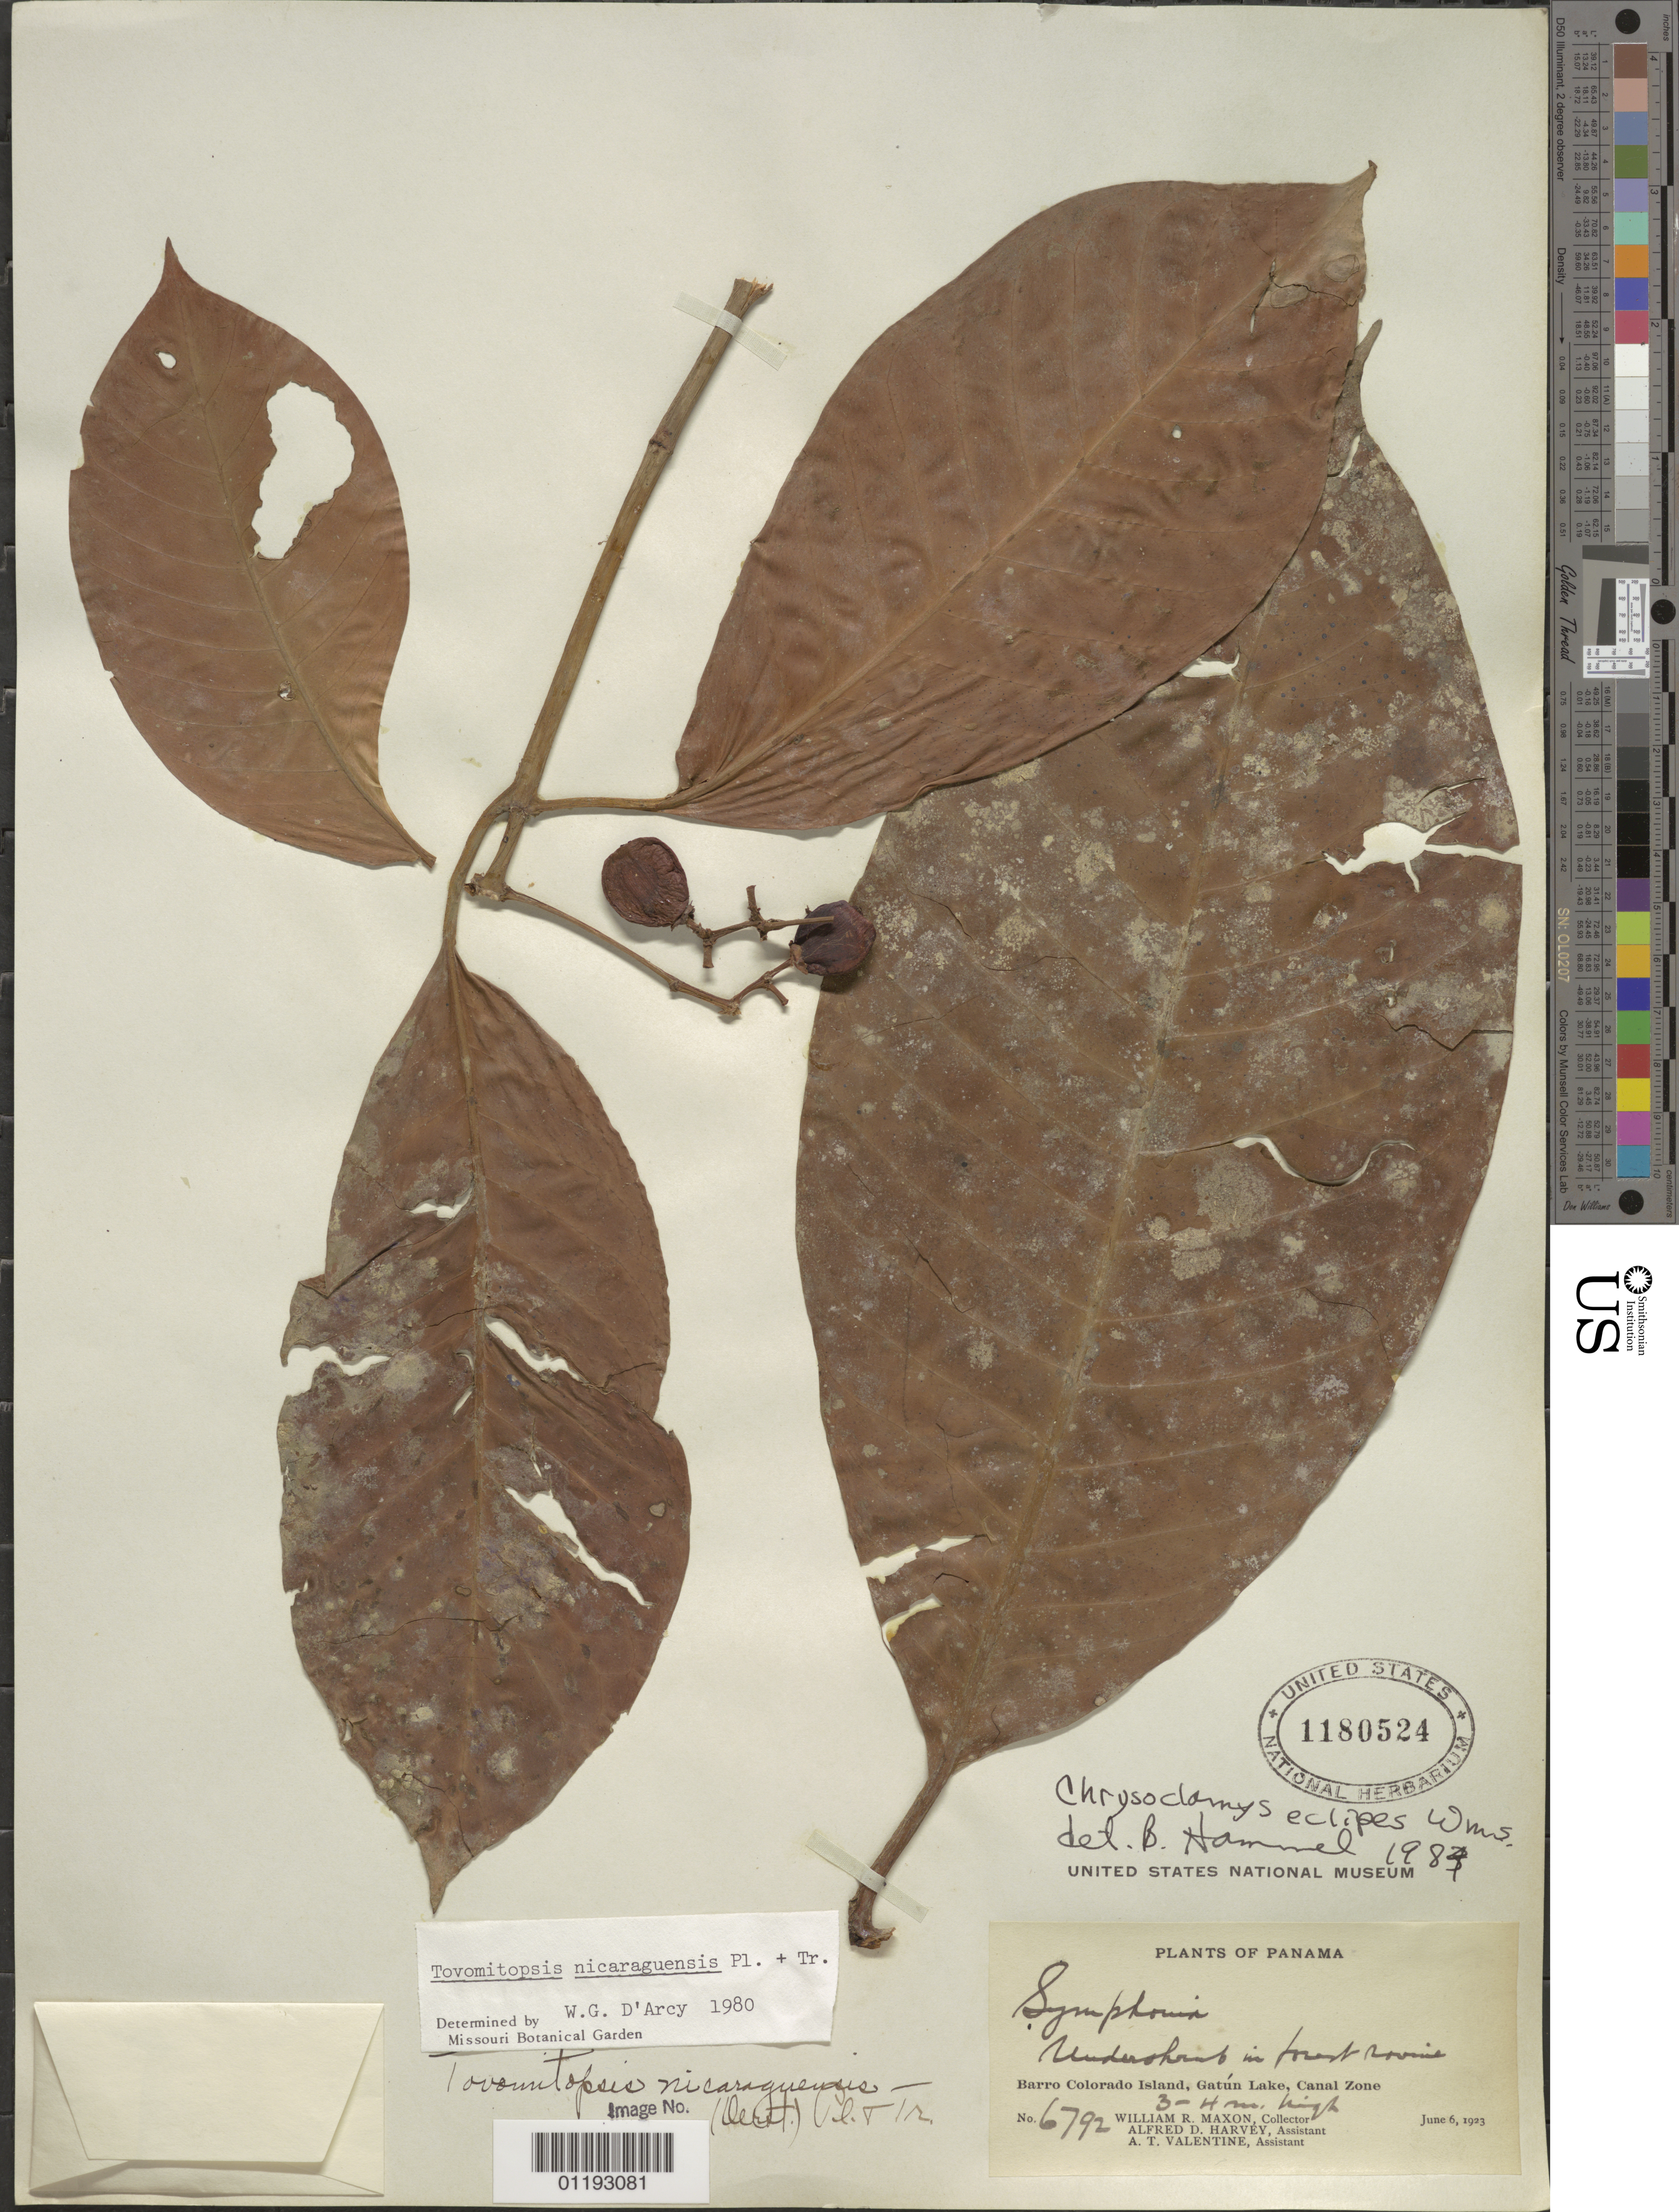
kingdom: Plantae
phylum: Tracheophyta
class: Magnoliopsida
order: Malpighiales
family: Clusiaceae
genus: Chrysochlamys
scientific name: Chrysochlamys eclipes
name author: L.O. Williams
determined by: Hammel, Barry E., (MO), Missouri Botanical Garden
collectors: W. R. Maxon, A. D. Harvey & A. Valentine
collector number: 6792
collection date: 1923-06-06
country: Panama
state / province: Panamá Oeste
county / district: Canal Zone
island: Barro Colorado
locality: Barro Colorado Island, Gatun Lake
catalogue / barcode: US 1180524